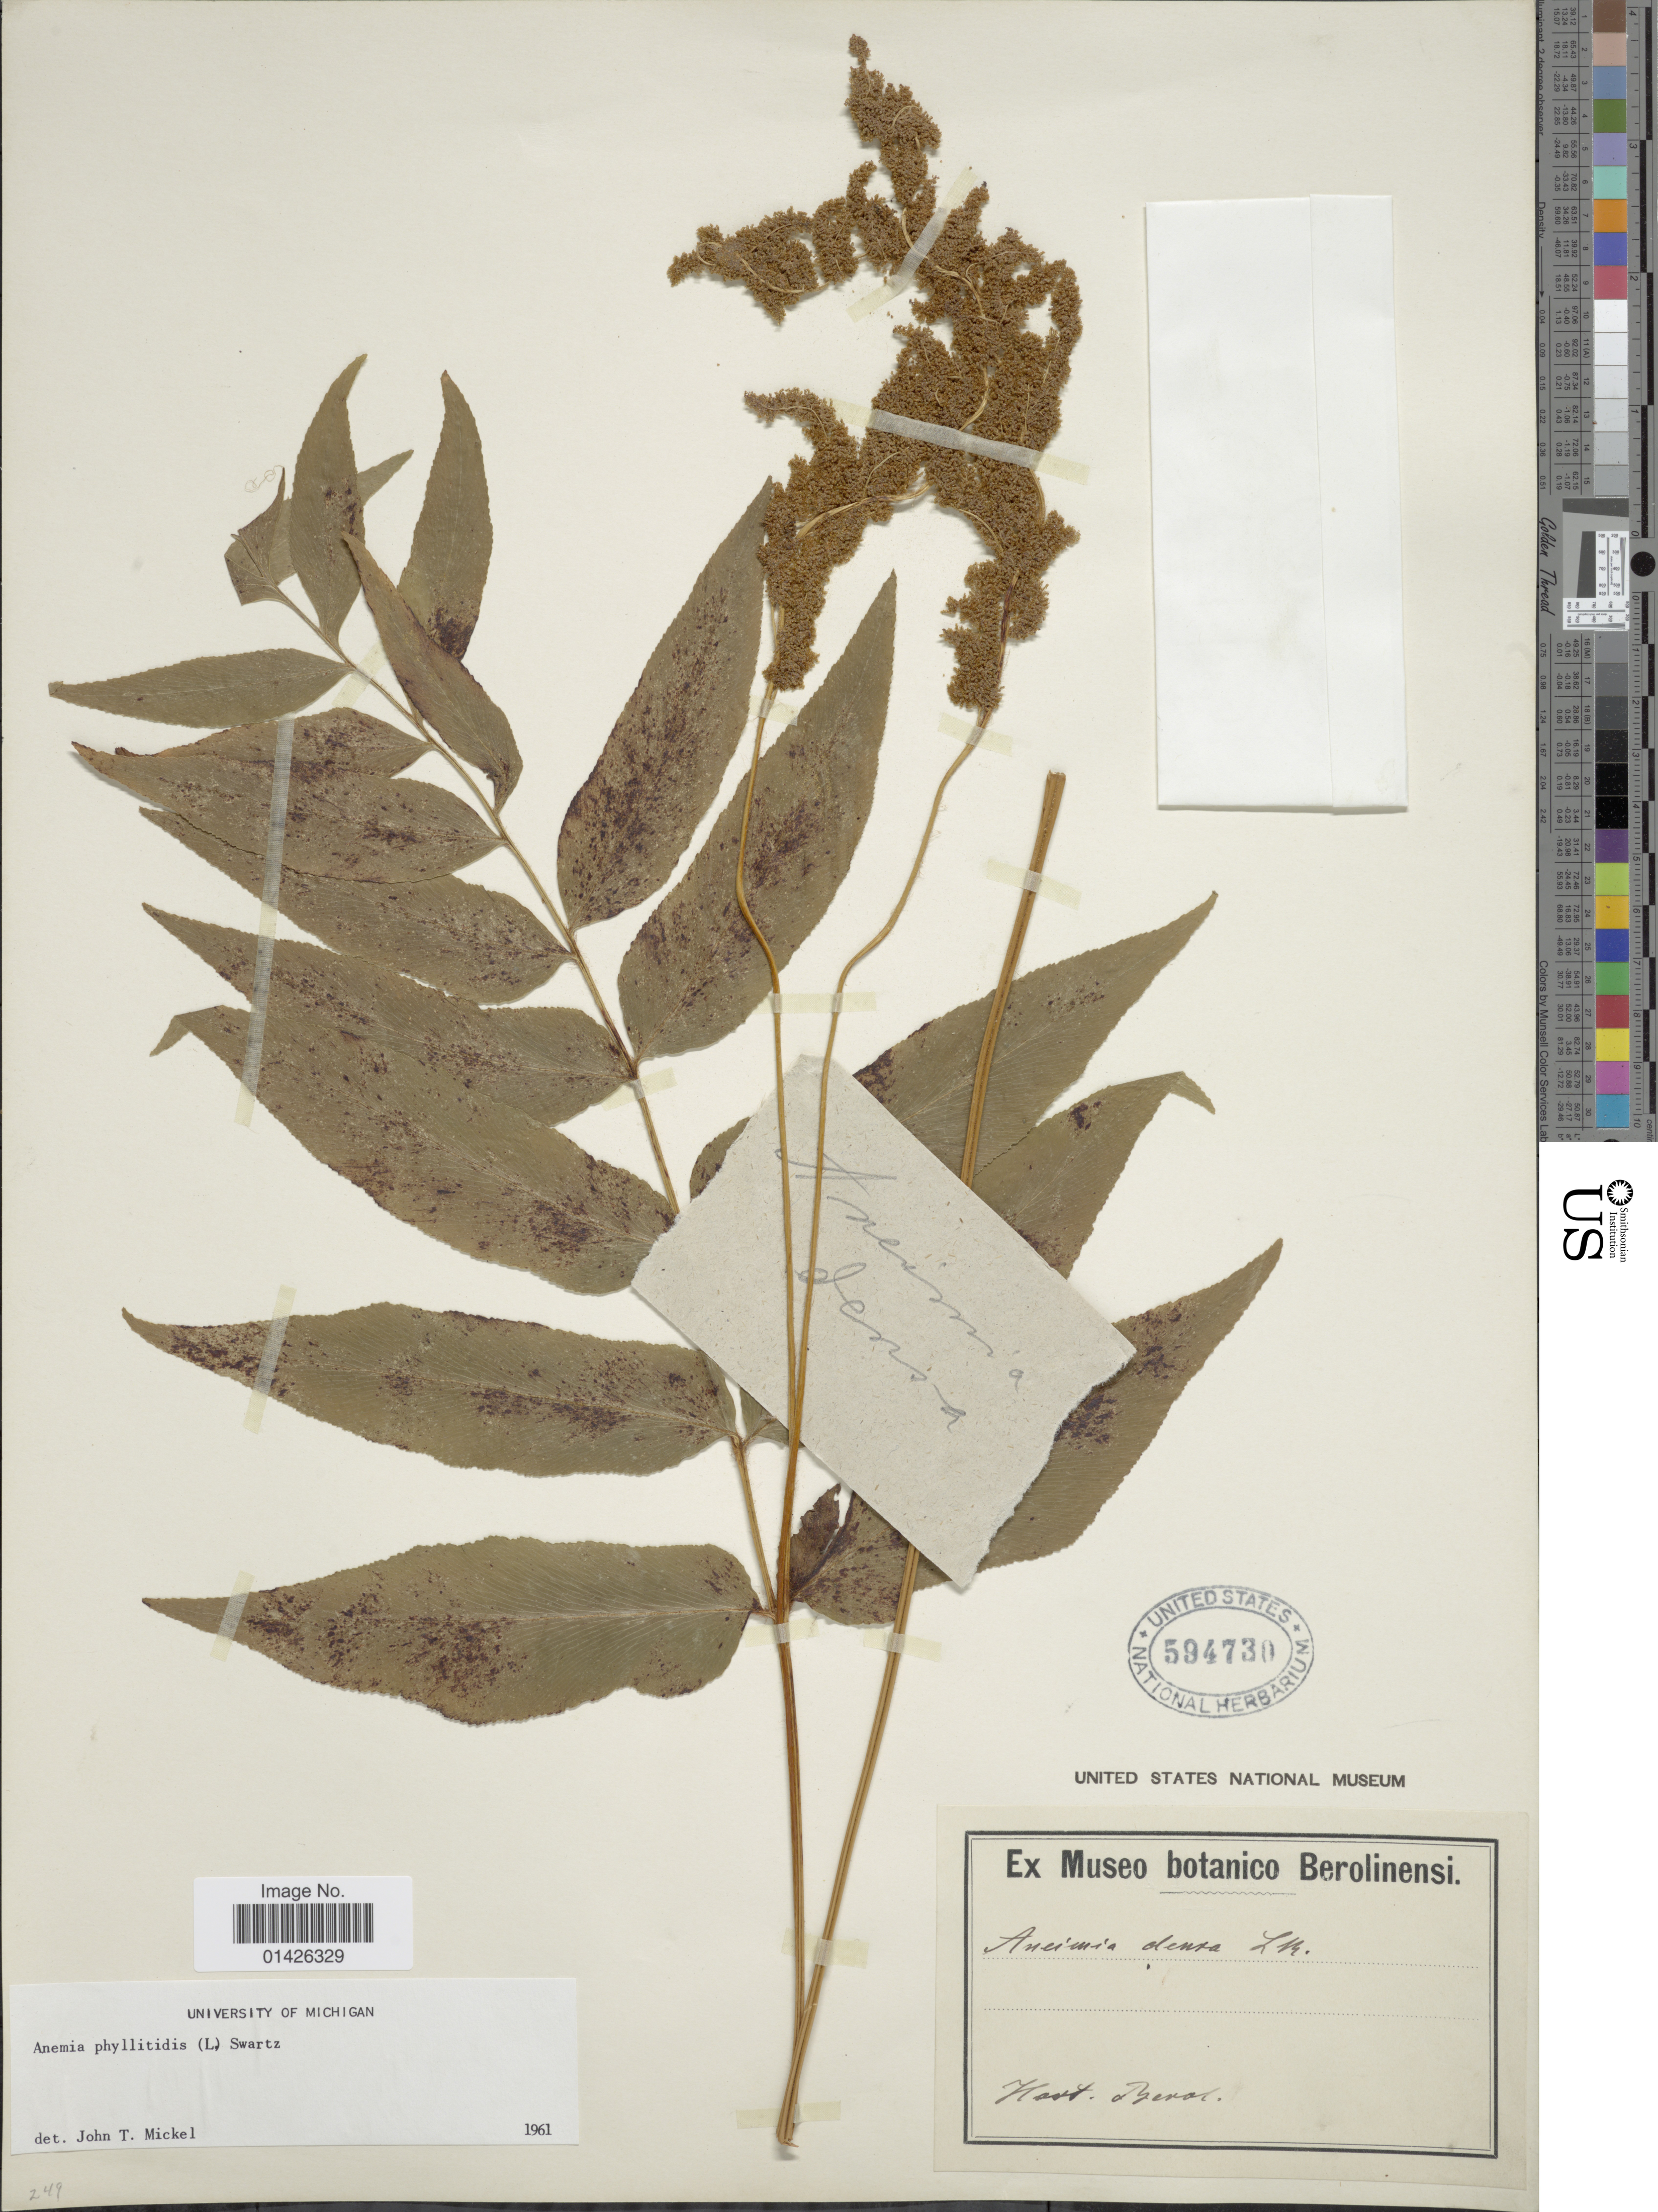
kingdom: Plantae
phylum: Tracheophyta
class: Polypodiopsida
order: Schizaeales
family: Anemiaceae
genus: Anemia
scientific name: Anemia phyllitidis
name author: (L.) Sw.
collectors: ex Museo Botanico Berolinensi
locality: Hort Berol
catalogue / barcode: US 594730